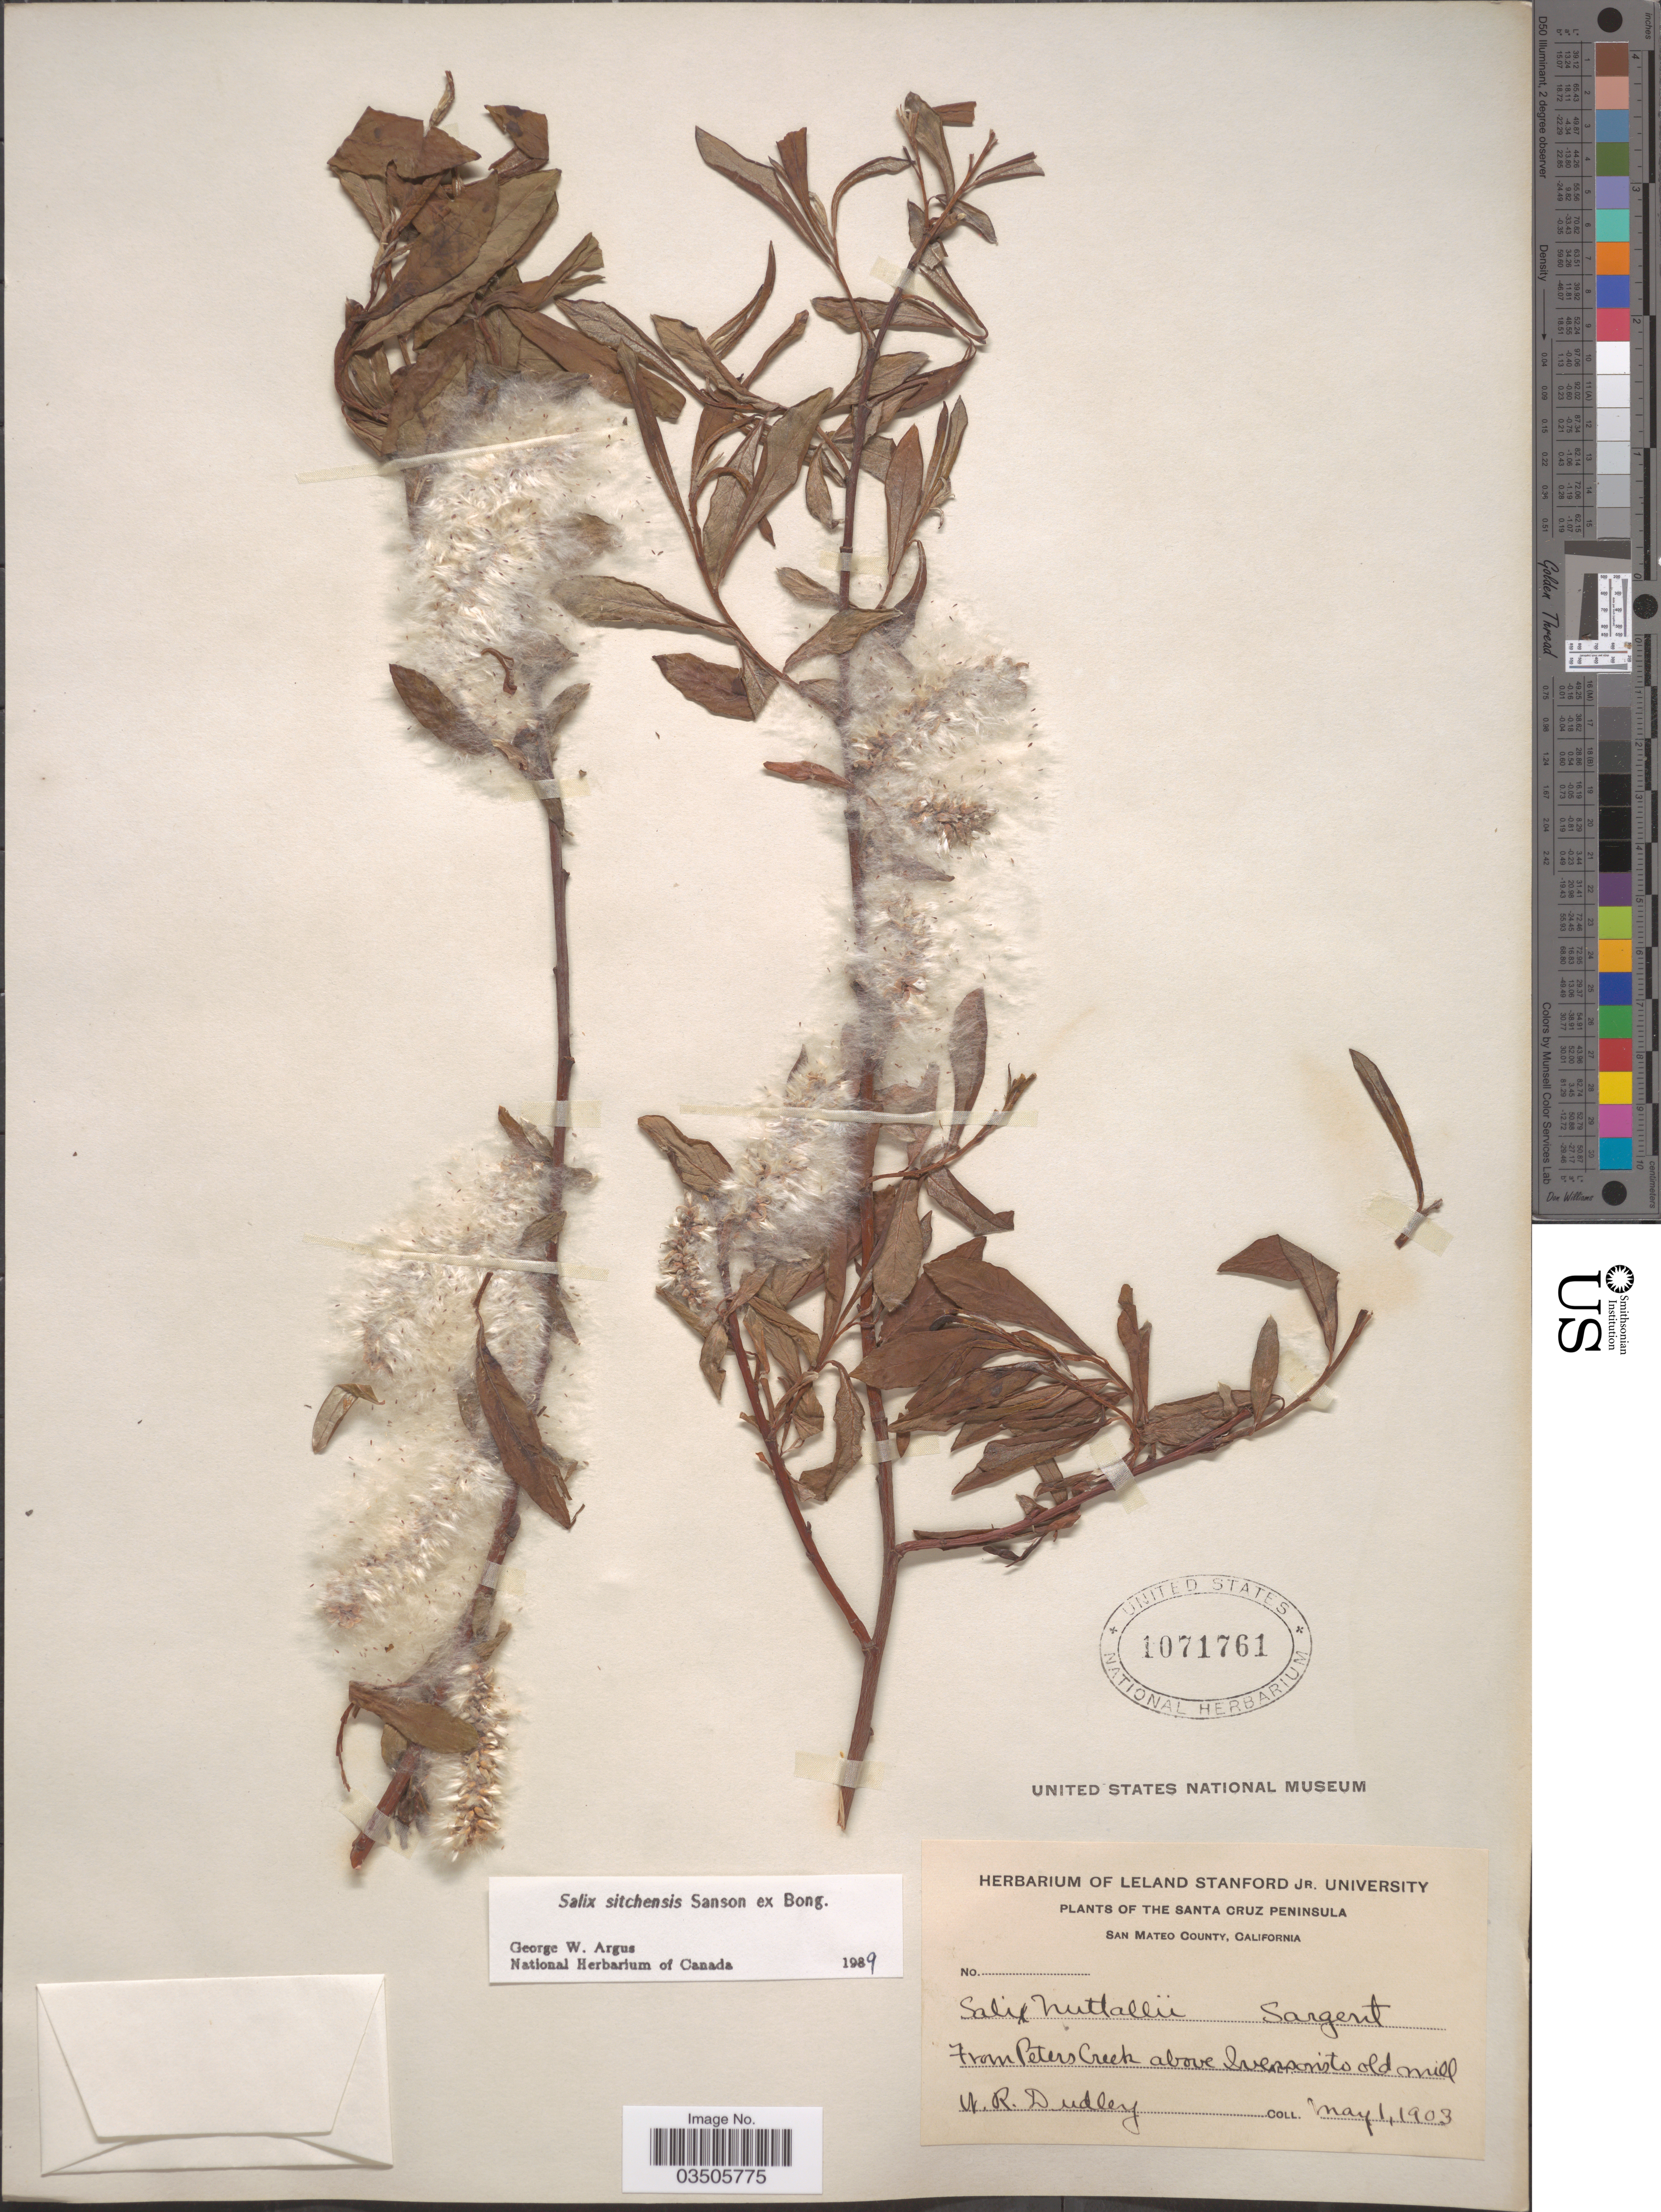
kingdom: Plantae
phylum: Tracheophyta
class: Magnoliopsida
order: Malpighiales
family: Salicaceae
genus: Salix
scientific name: Salix sitchensis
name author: Sanson ex Bong.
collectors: W. Dudley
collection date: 1903-05-01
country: United States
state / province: California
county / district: San Mateo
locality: The Santa Cruz Peninsula. San Mateo County. From Peters Creek above Iverson's to old mill.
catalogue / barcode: US 1071761